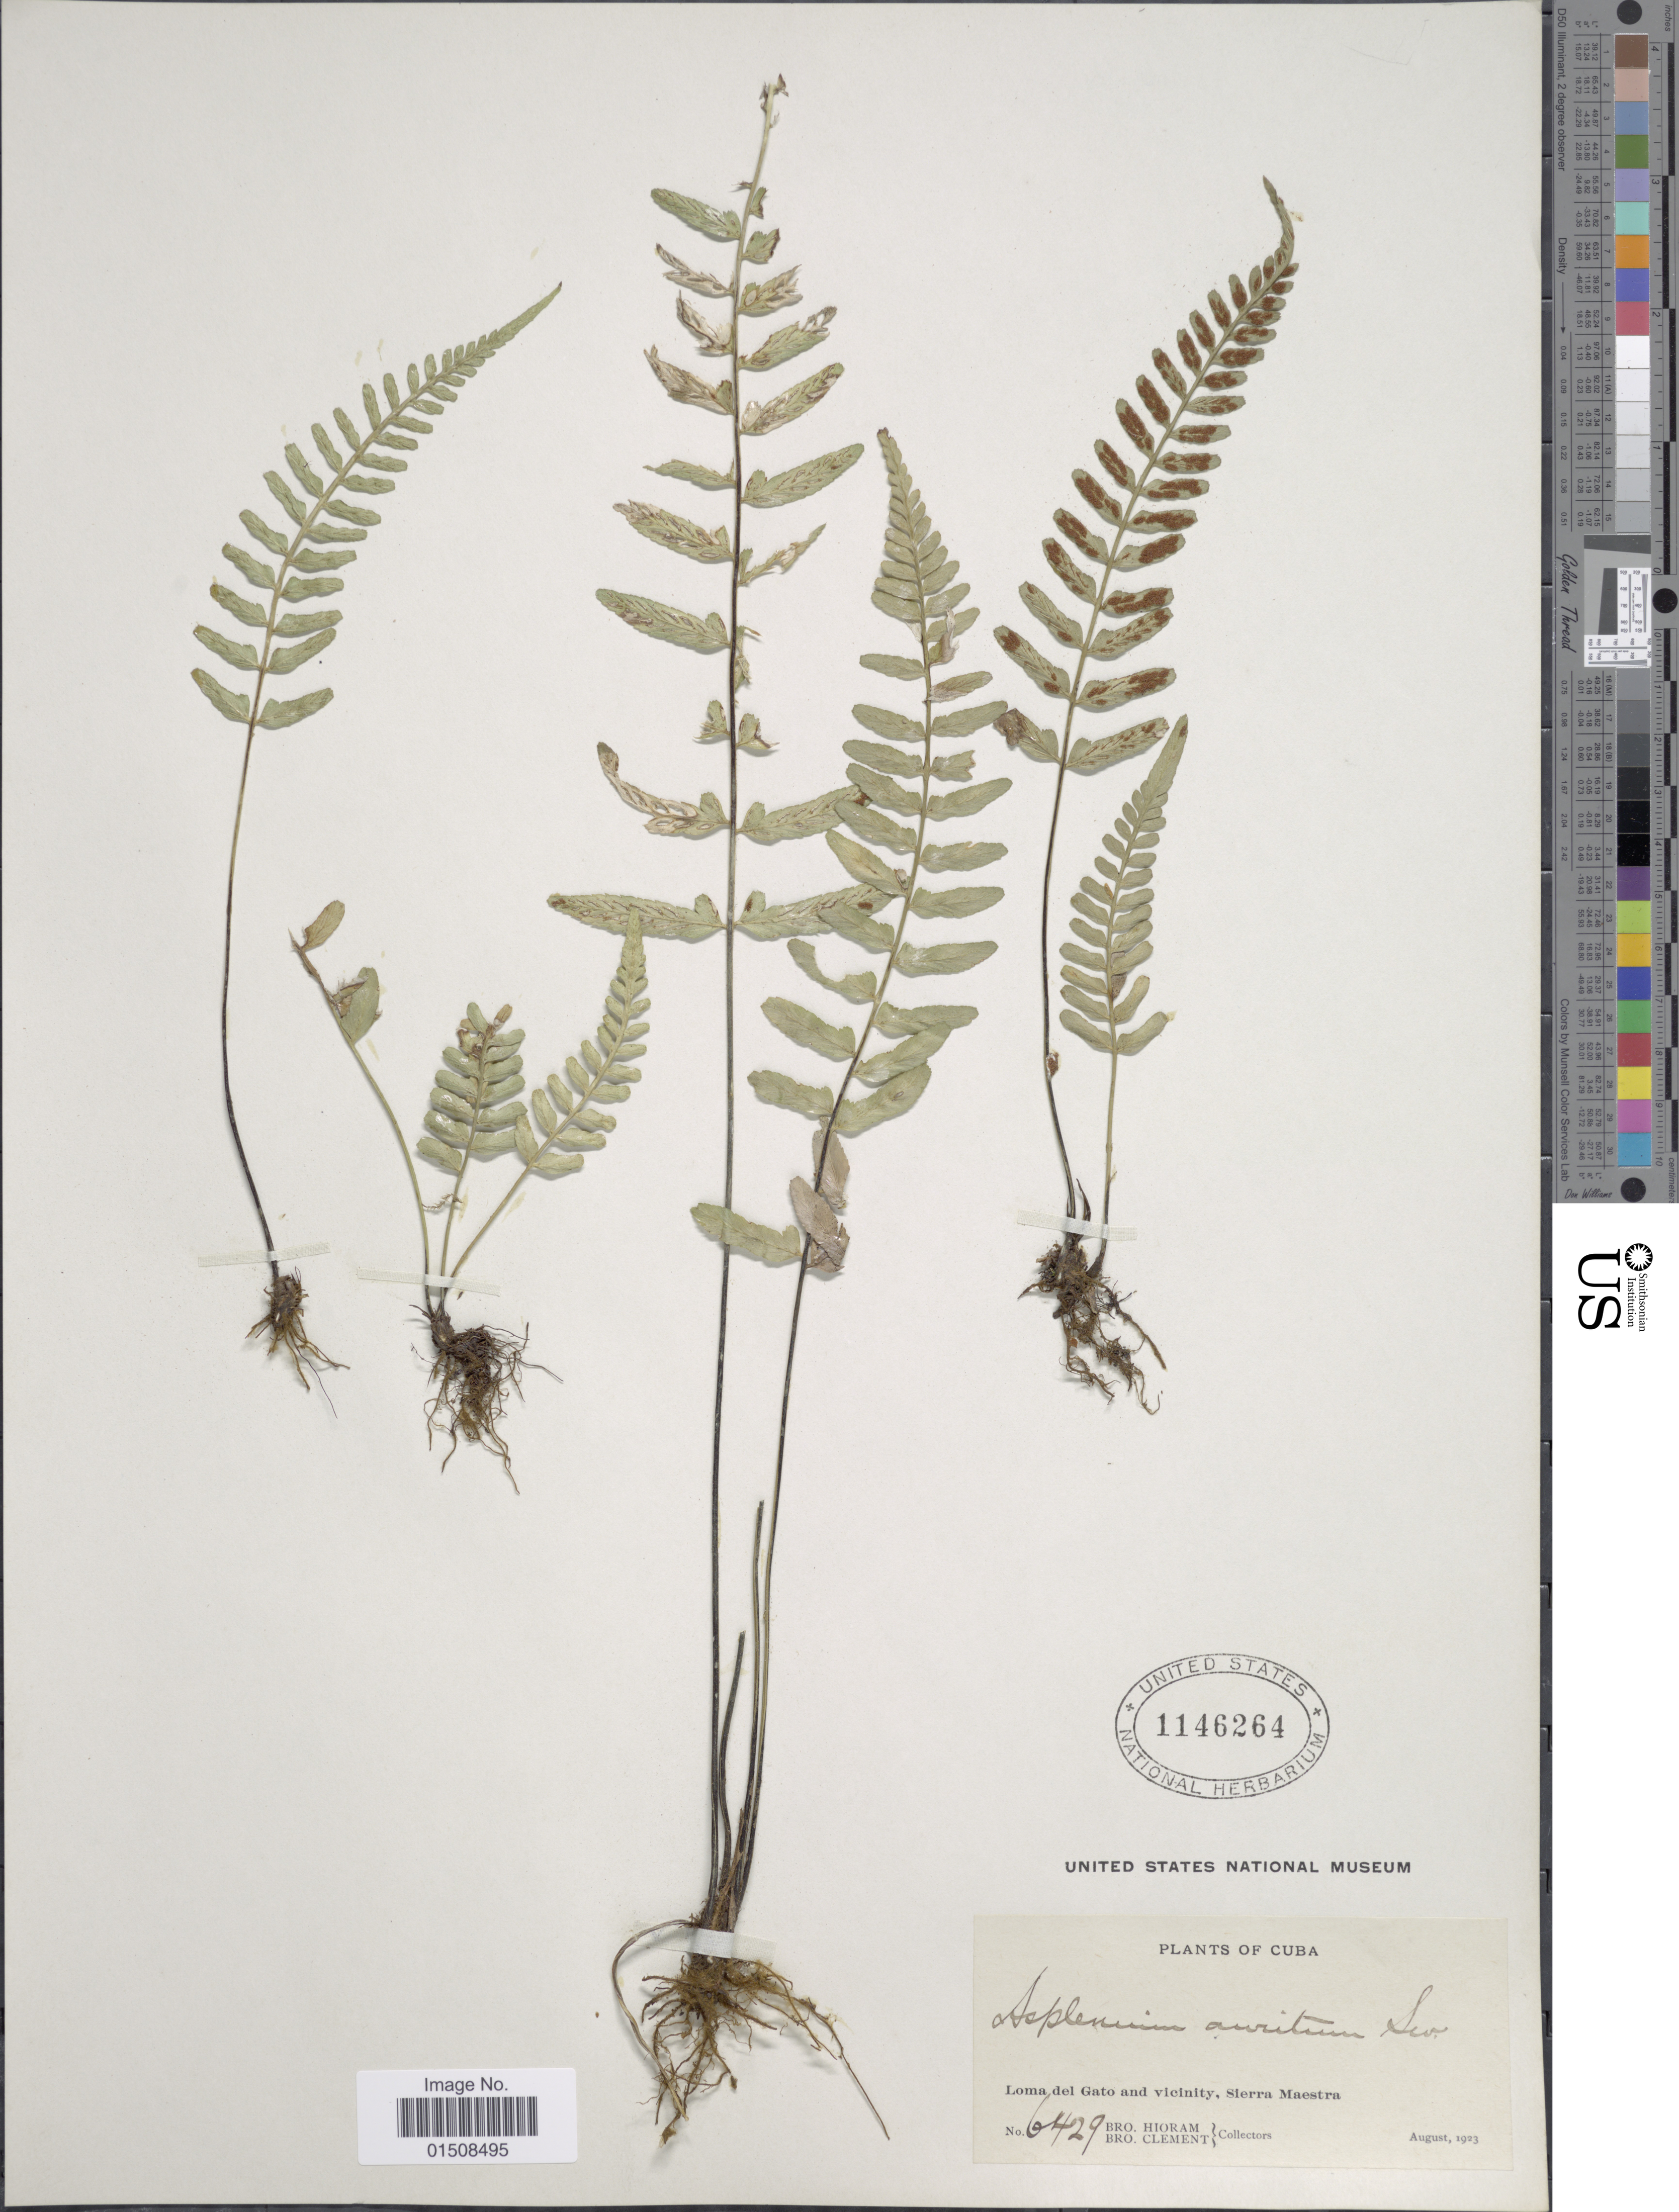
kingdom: Plantae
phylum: Tracheophyta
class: Polypodiopsida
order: Polypodiales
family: Aspleniaceae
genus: Asplenium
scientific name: Asplenium auritum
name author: Sw.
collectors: Bro. Hioram & B. Clement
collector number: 6429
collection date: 1923-08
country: Cuba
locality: Loma del Gato and vicinity, Sierra Maestra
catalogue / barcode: US 1146264